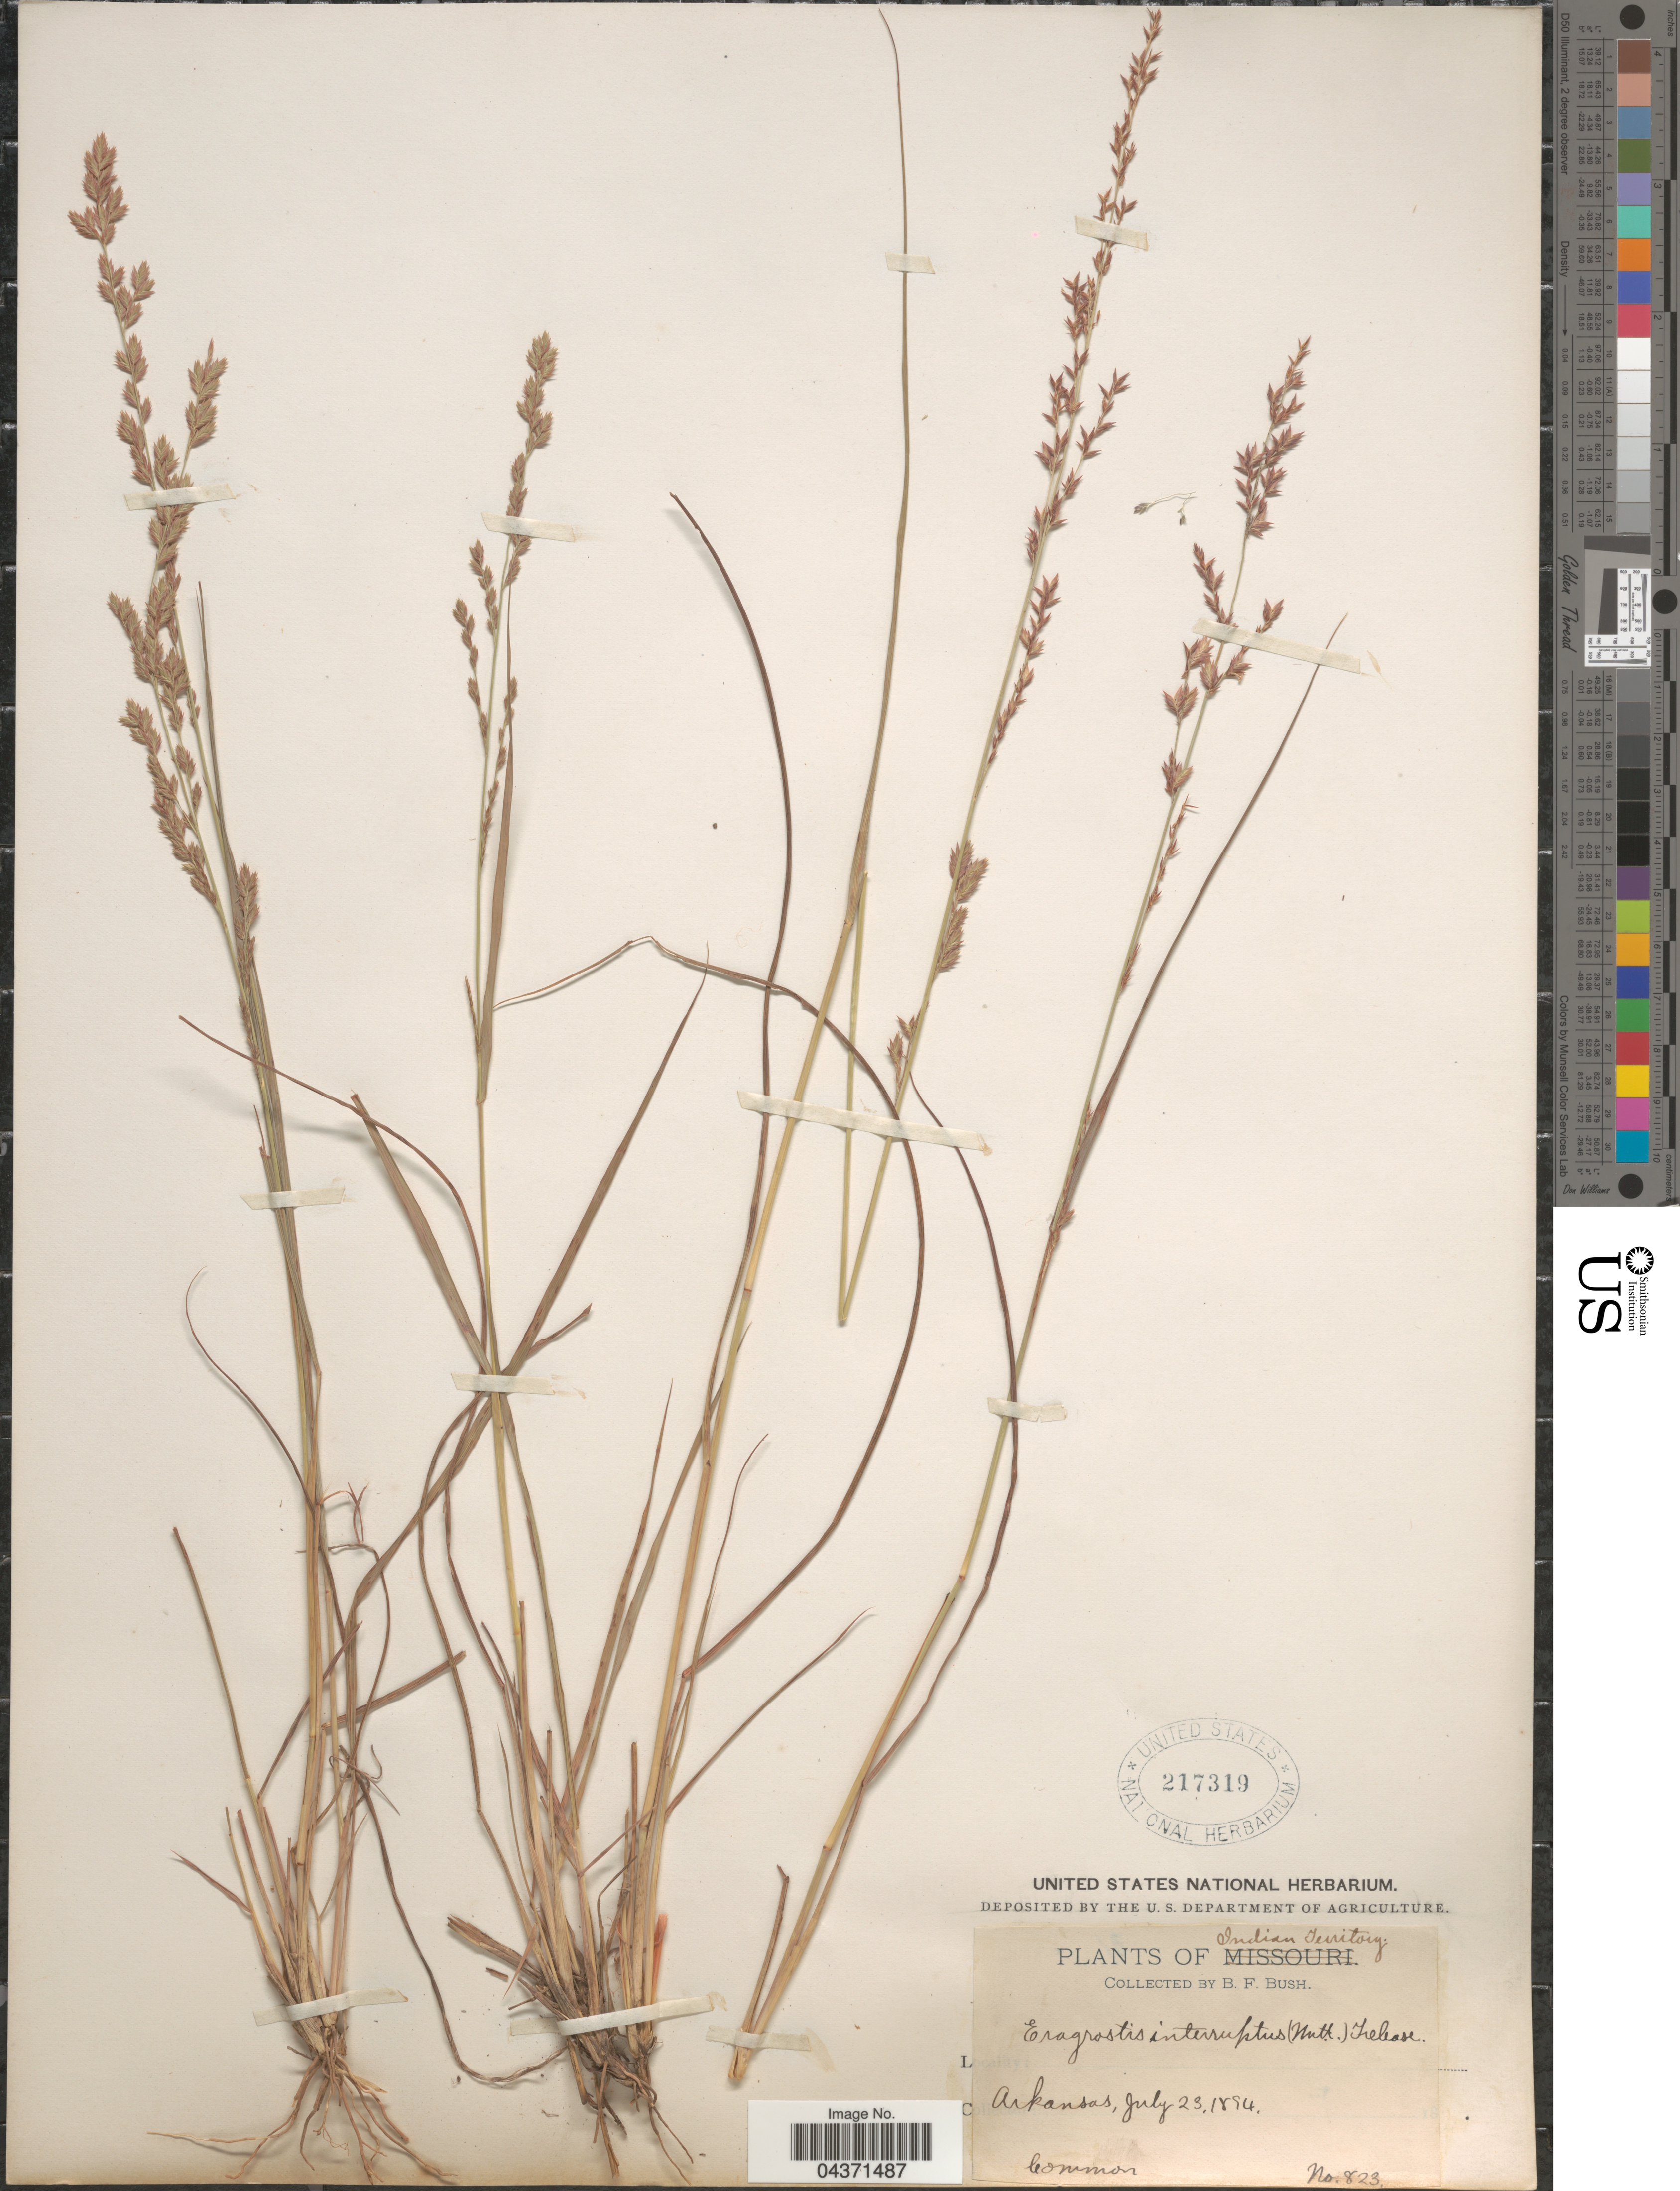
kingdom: Plantae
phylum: Tracheophyta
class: Liliopsida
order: Poales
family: Poaceae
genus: Eragrostis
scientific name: Eragrostis secundiflora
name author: J. Presl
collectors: B. F. Bush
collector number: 823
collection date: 1894-07-23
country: United States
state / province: Arkansas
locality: Indian Territory.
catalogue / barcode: US 217319